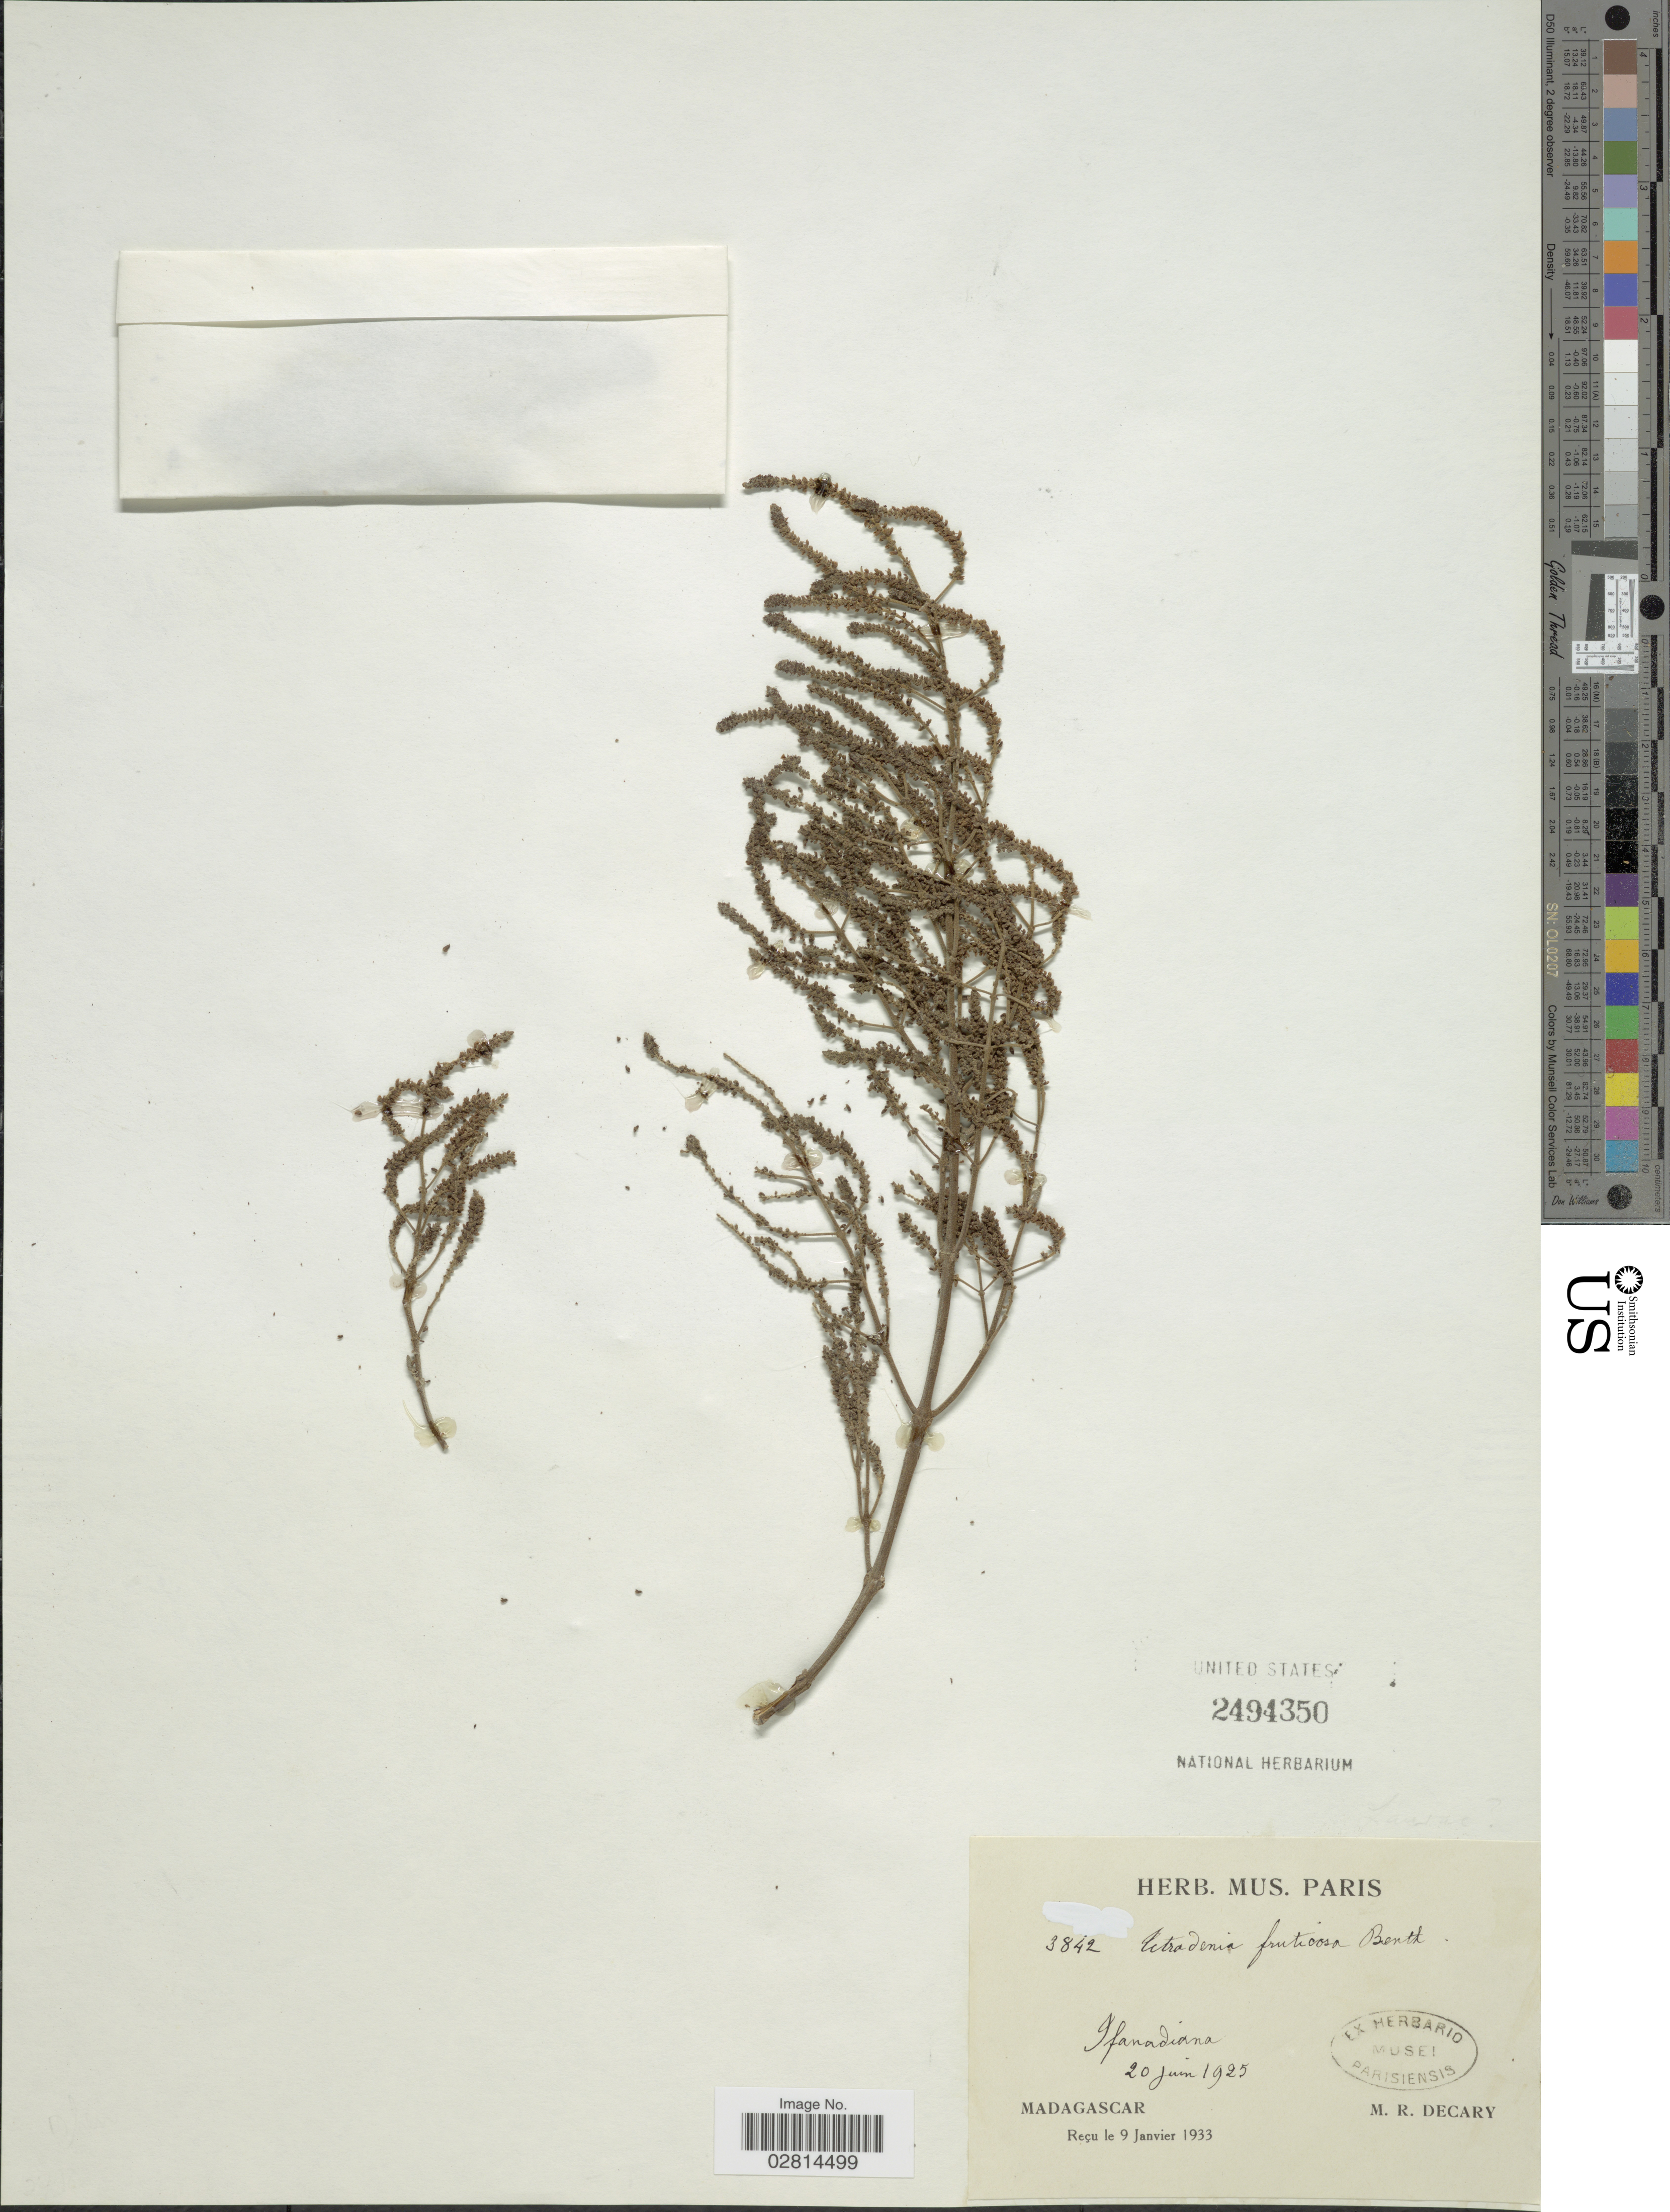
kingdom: Plantae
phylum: Tracheophyta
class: Magnoliopsida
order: Lamiales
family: Lamiaceae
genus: Tetradenia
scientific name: Tetradenia fruticosa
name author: Benth.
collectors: R. Decary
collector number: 3842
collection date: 1925-06-20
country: Madagascar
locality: Ifanadiana.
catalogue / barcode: US 2494350